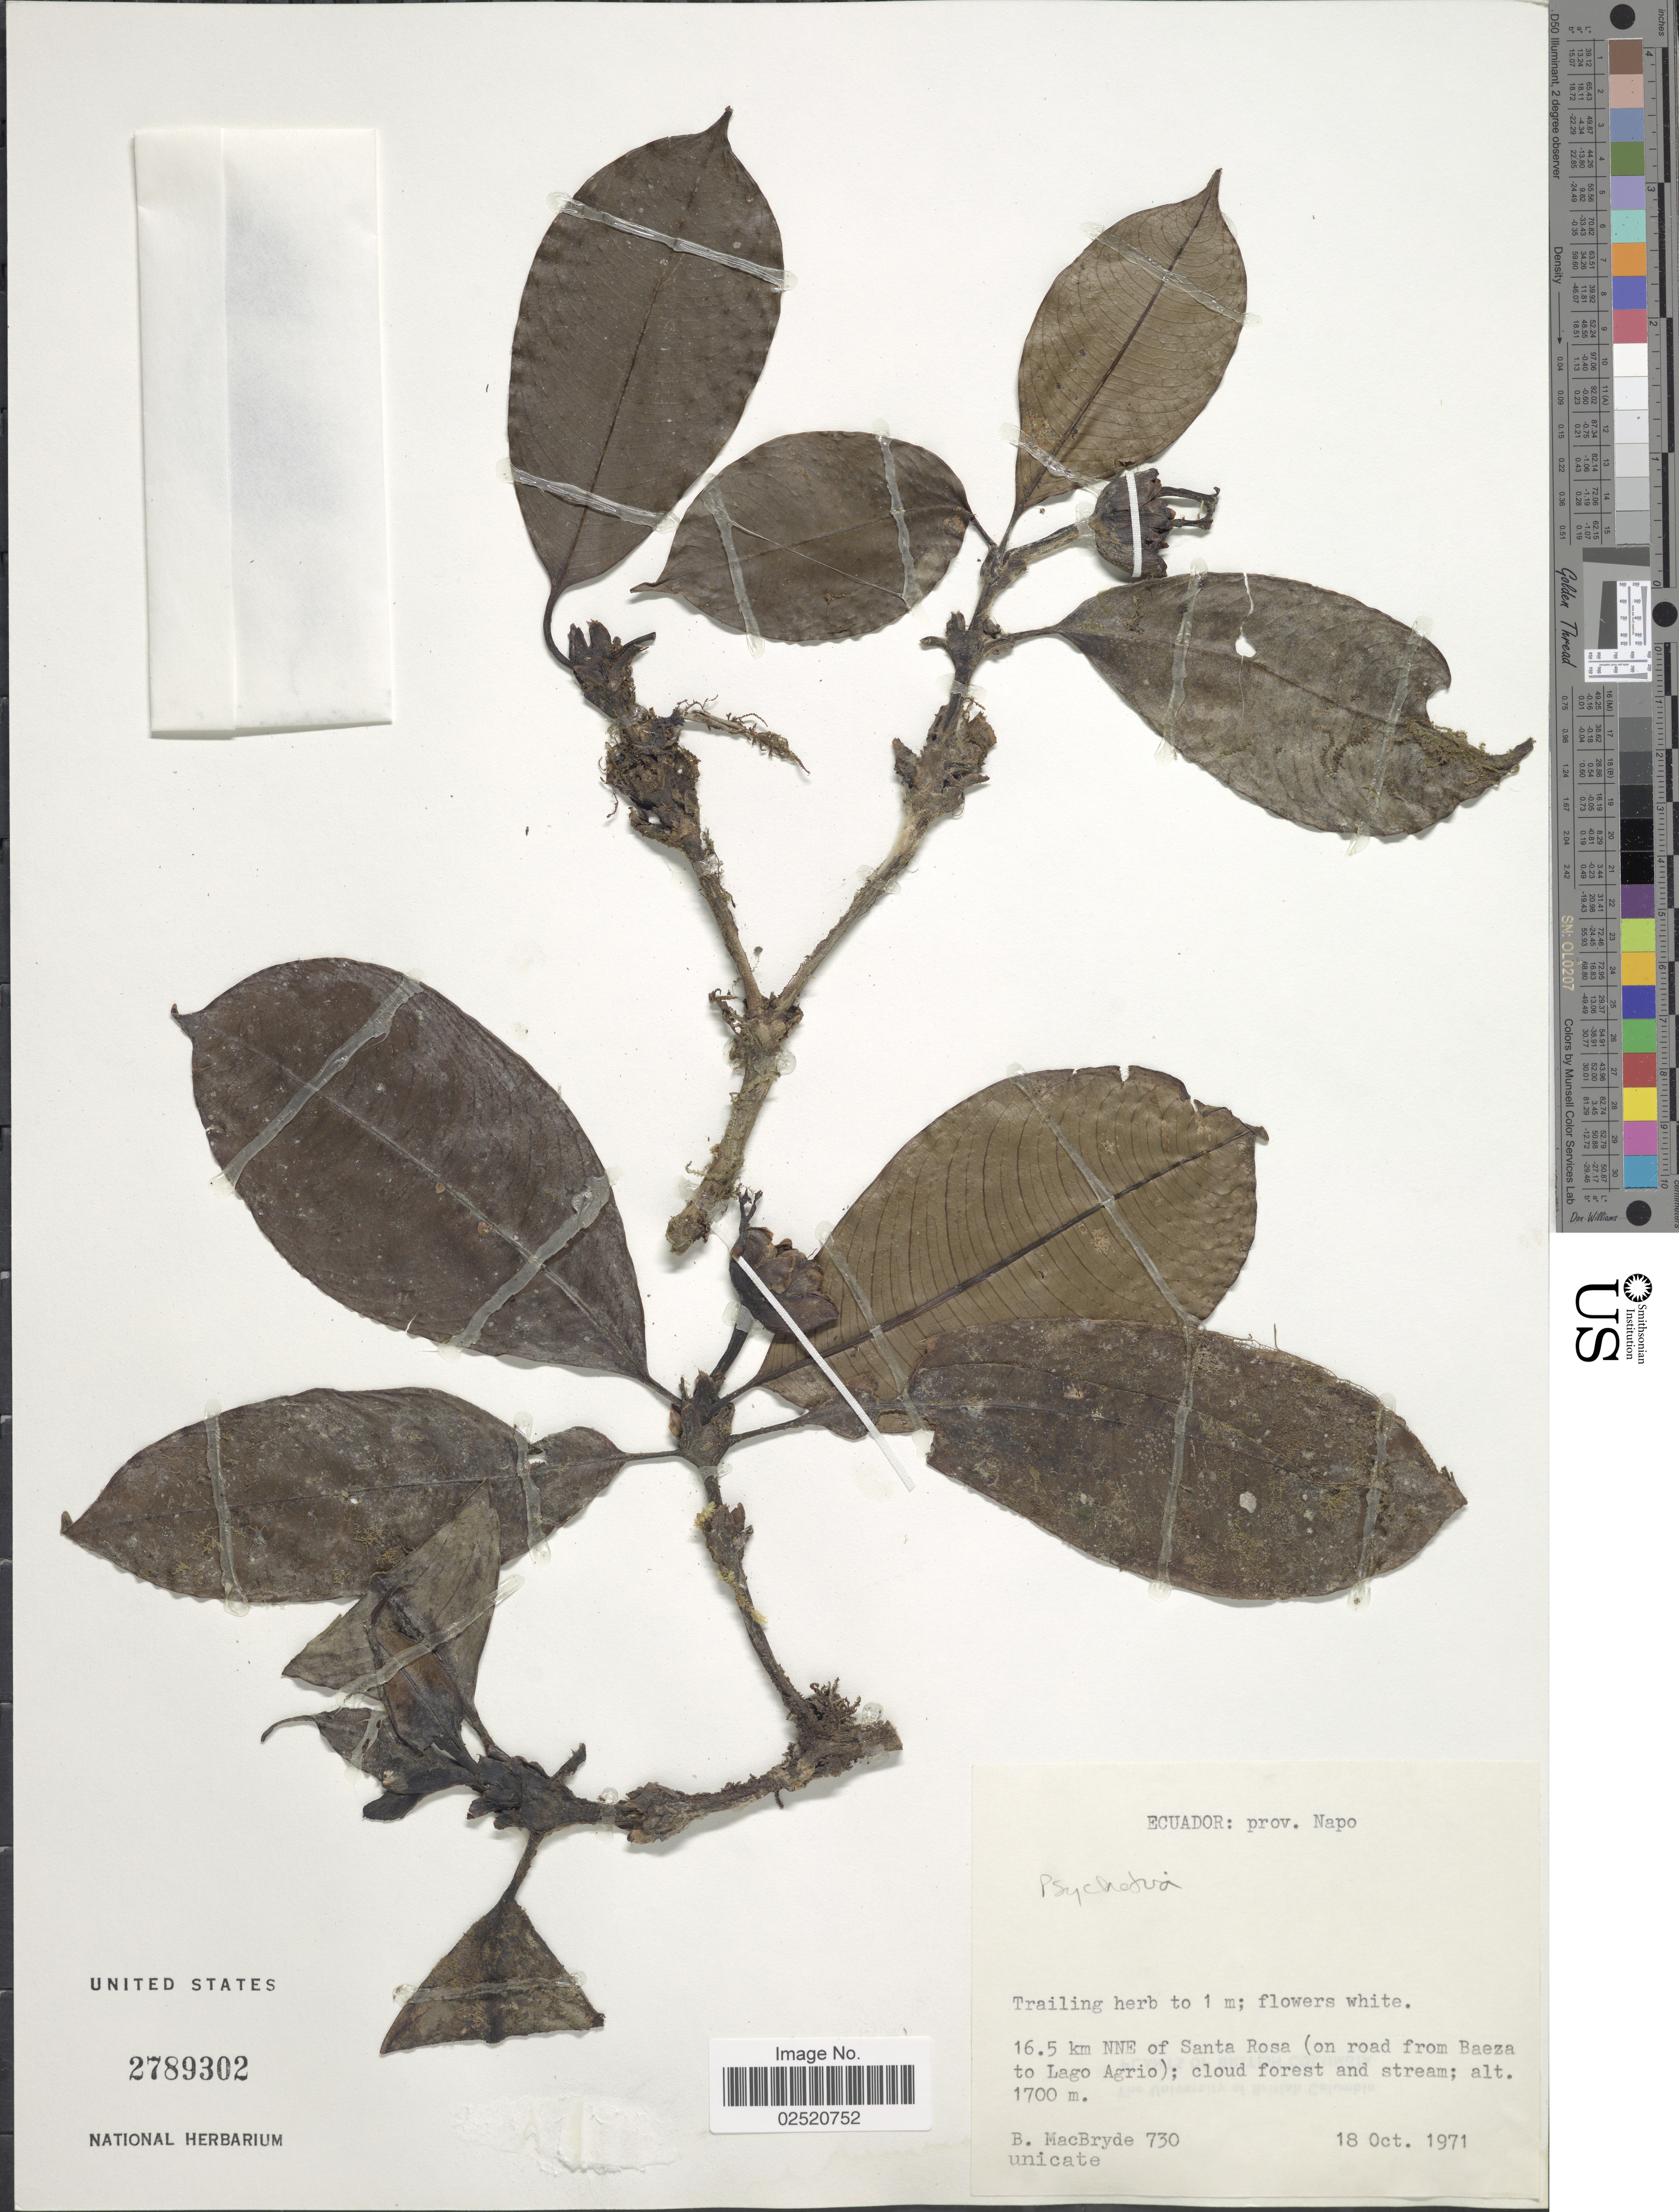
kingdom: Plantae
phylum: Tracheophyta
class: Magnoliopsida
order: Gentianales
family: Rubiaceae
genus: Psychotria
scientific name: Psychotria sp.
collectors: B. MacBryde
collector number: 730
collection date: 1971-10-18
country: Ecuador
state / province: Napo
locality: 16.5 km NNE of Santa Rosa (on road from Baeza to Lago Agrio)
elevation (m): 1700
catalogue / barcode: US 2789302